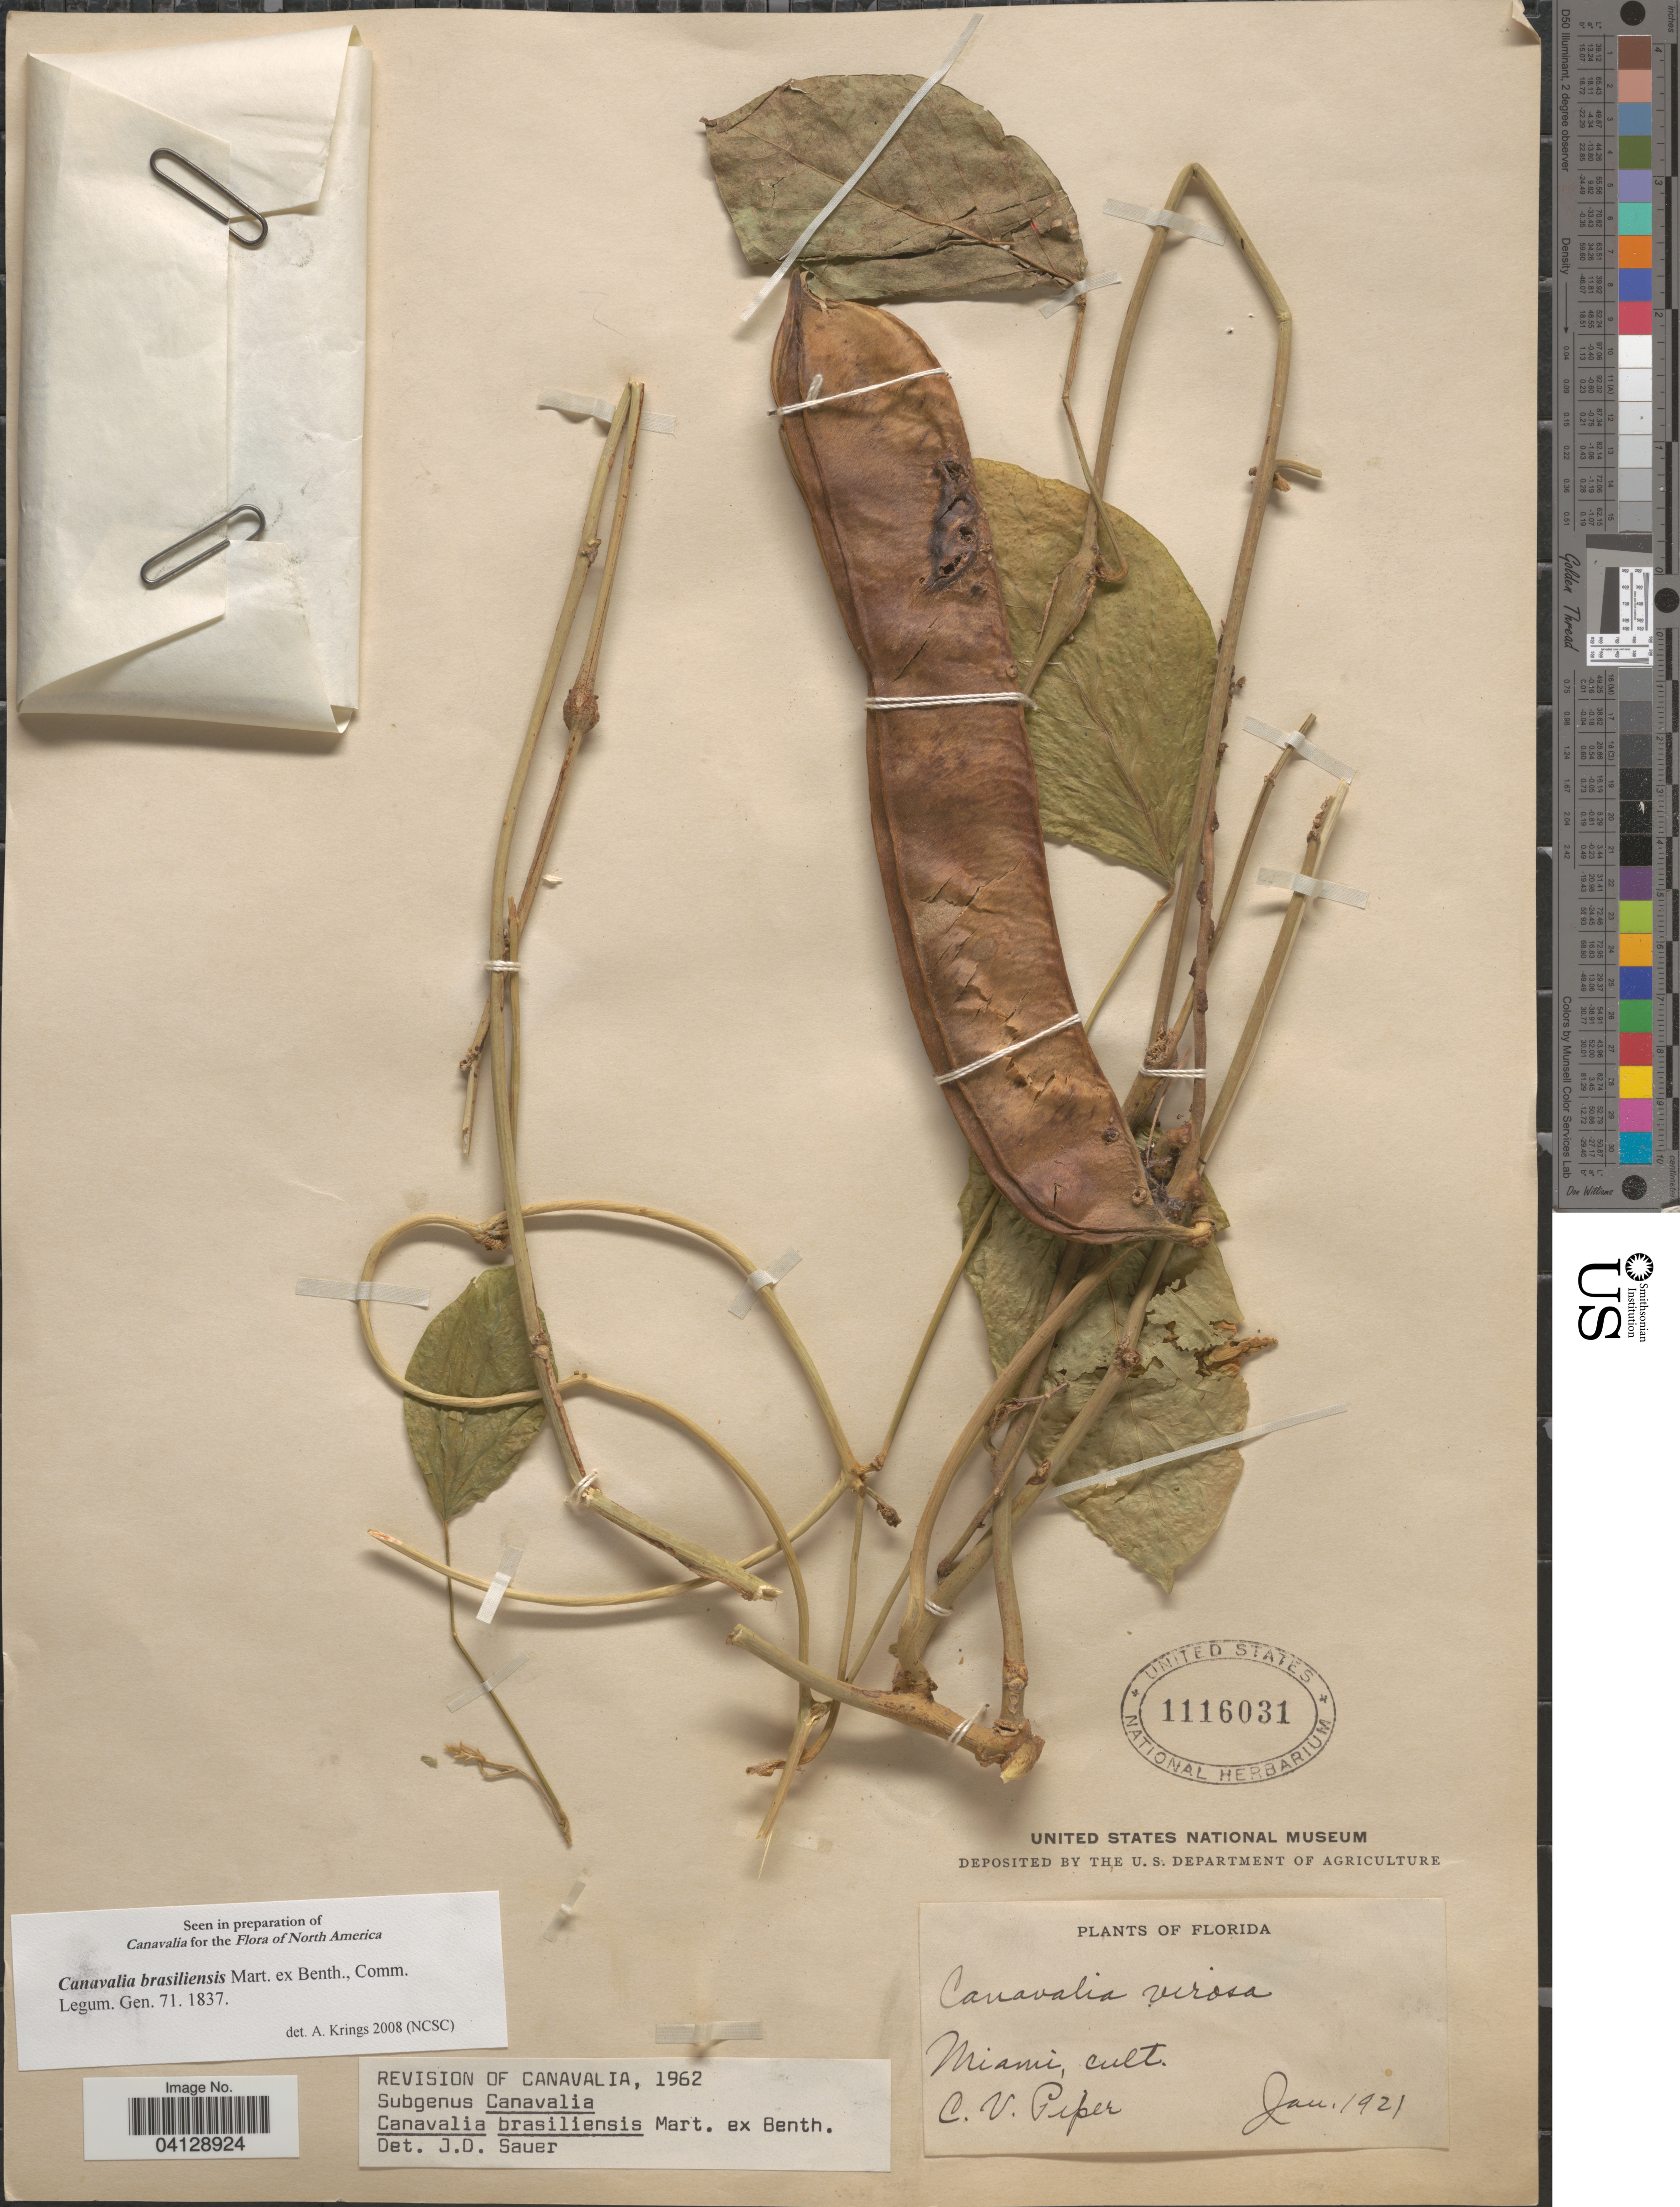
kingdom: Plantae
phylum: Tracheophyta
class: Magnoliopsida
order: Fabales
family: Fabaceae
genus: Canavalia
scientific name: Canavalia brasiliensis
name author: Mart. ex Benth.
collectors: C. V. Piper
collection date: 1921-01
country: United States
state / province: Florida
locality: Miami.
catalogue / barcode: US 1116031